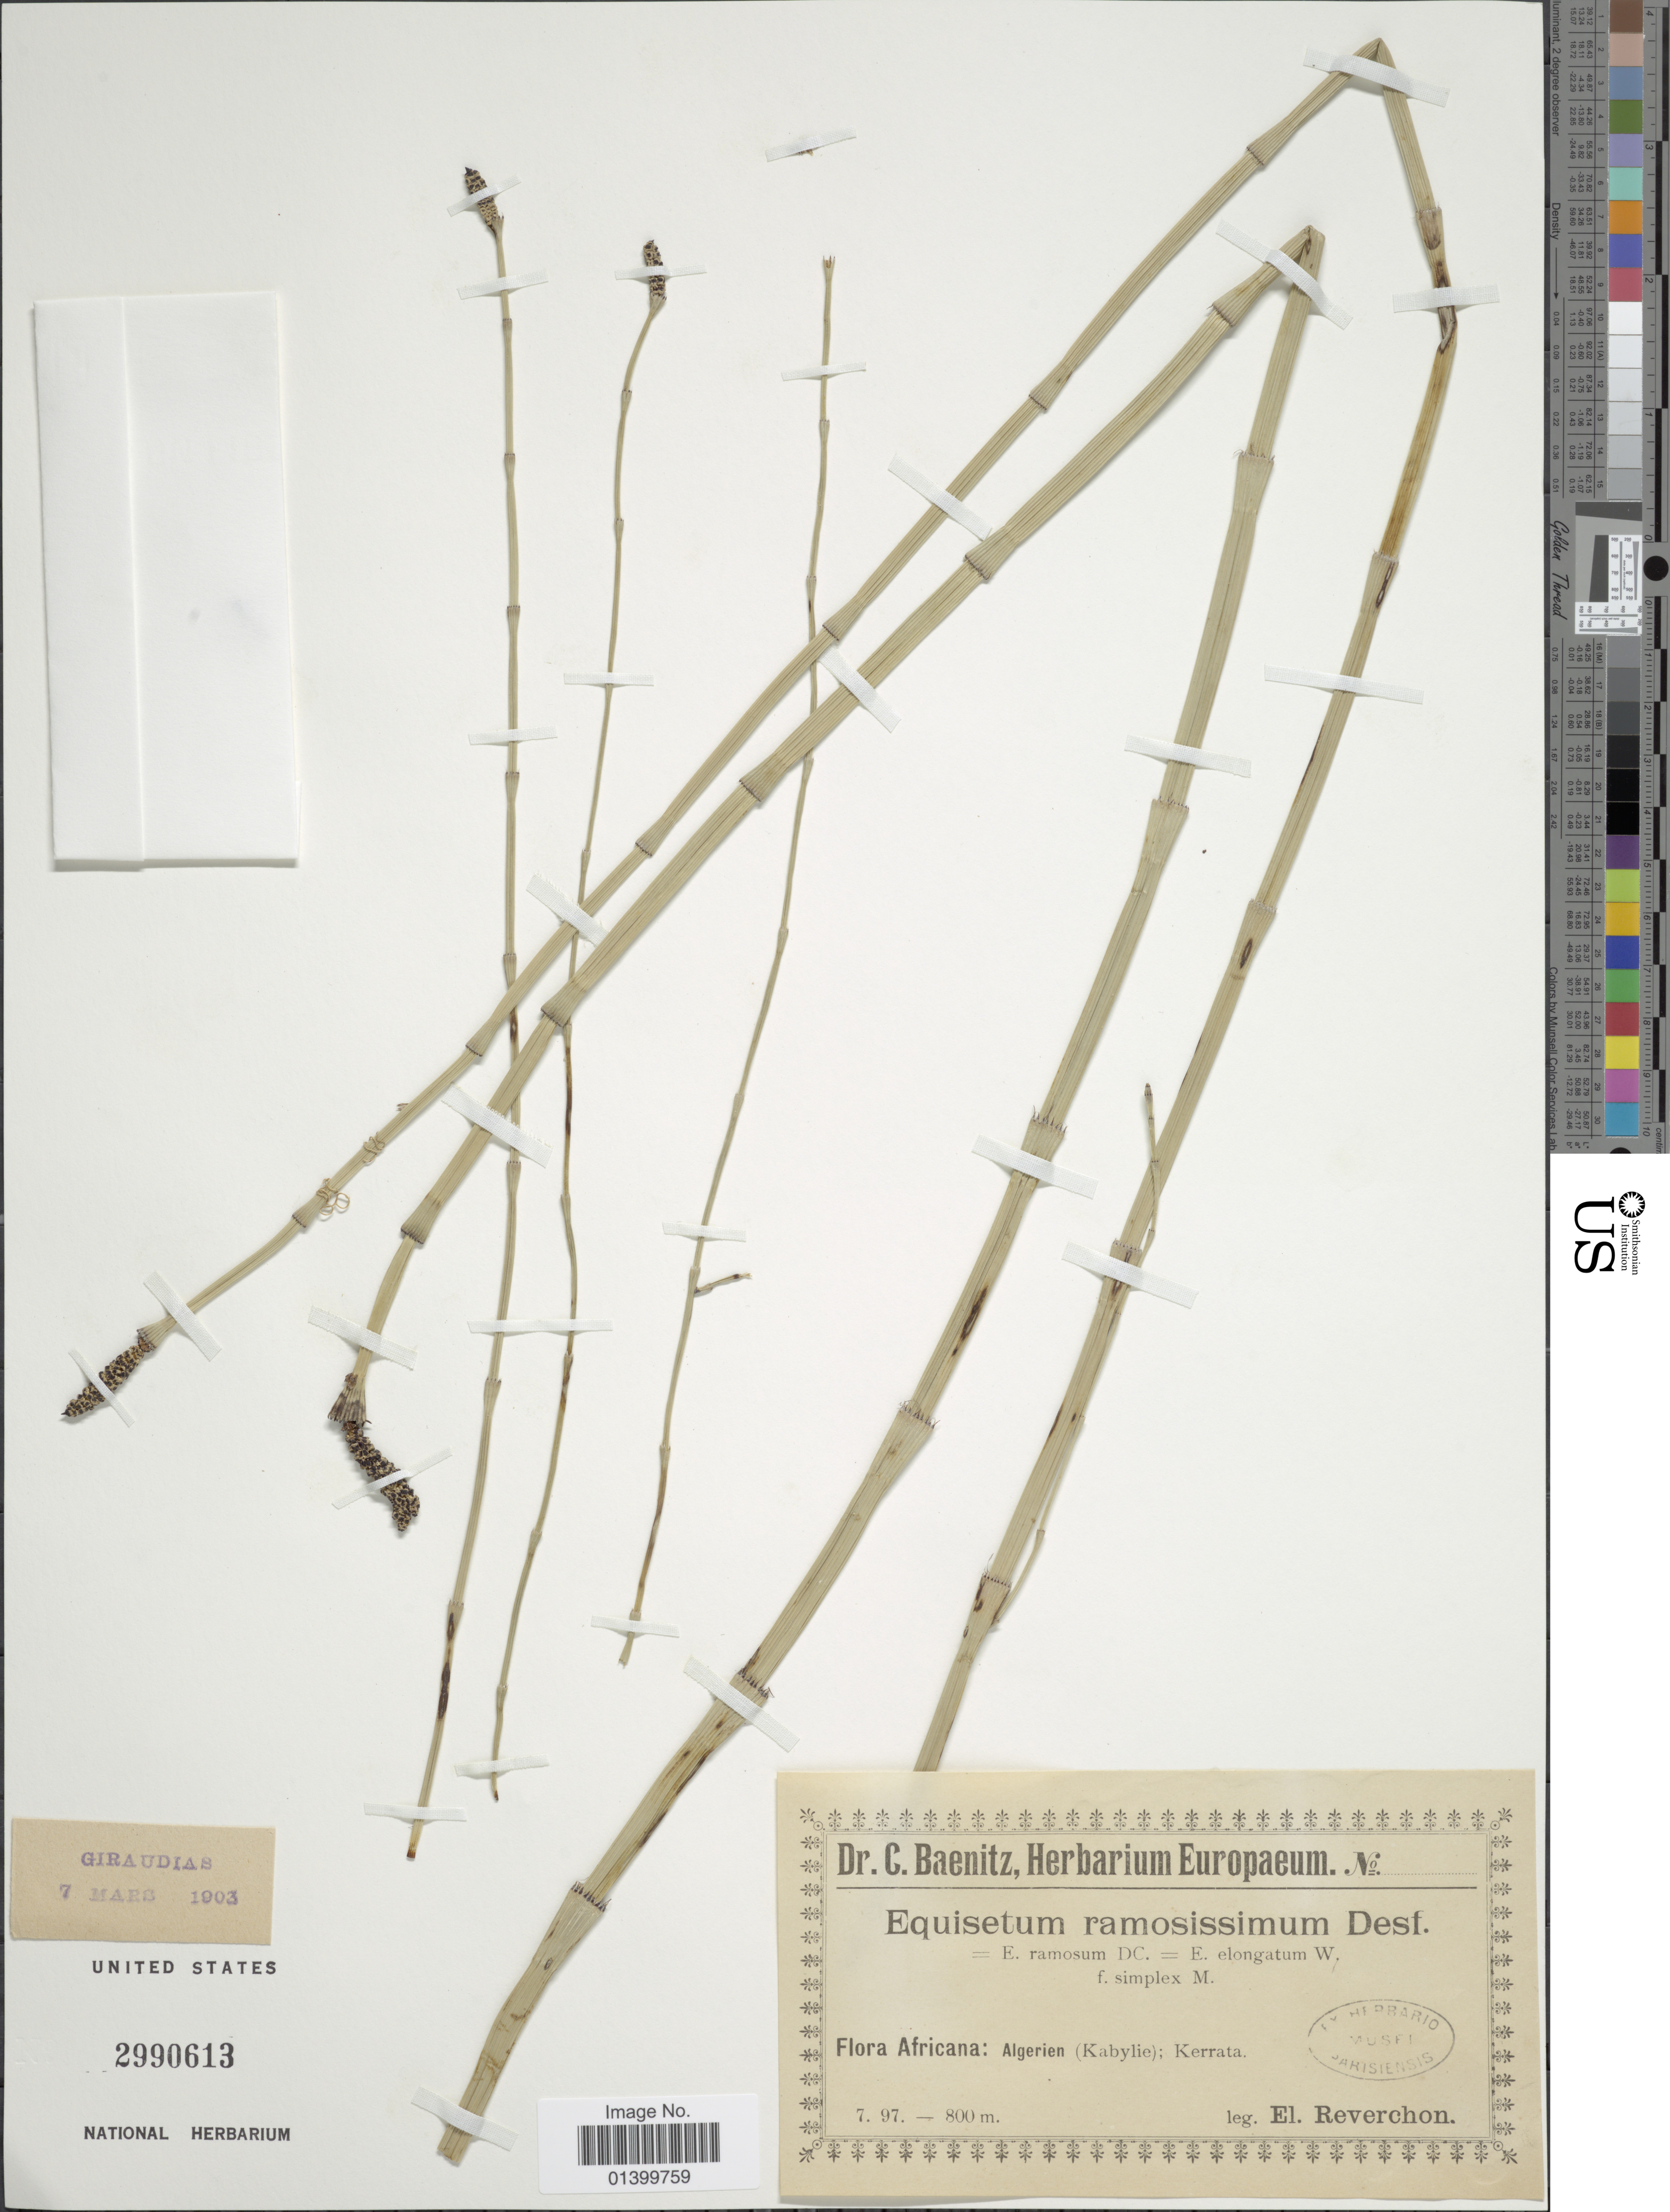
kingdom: Plantae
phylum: Tracheophyta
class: Polypodiopsida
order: Equisetales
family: Equisetaceae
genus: Equisetum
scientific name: Equisetum ramosissimum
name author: Desf.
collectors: E. Reverchon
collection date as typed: Transcribed d/m/y: /7/97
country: Algeria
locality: Flora Africana: Algerien (Kabylie): Kerrata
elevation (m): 800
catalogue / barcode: US 2990613